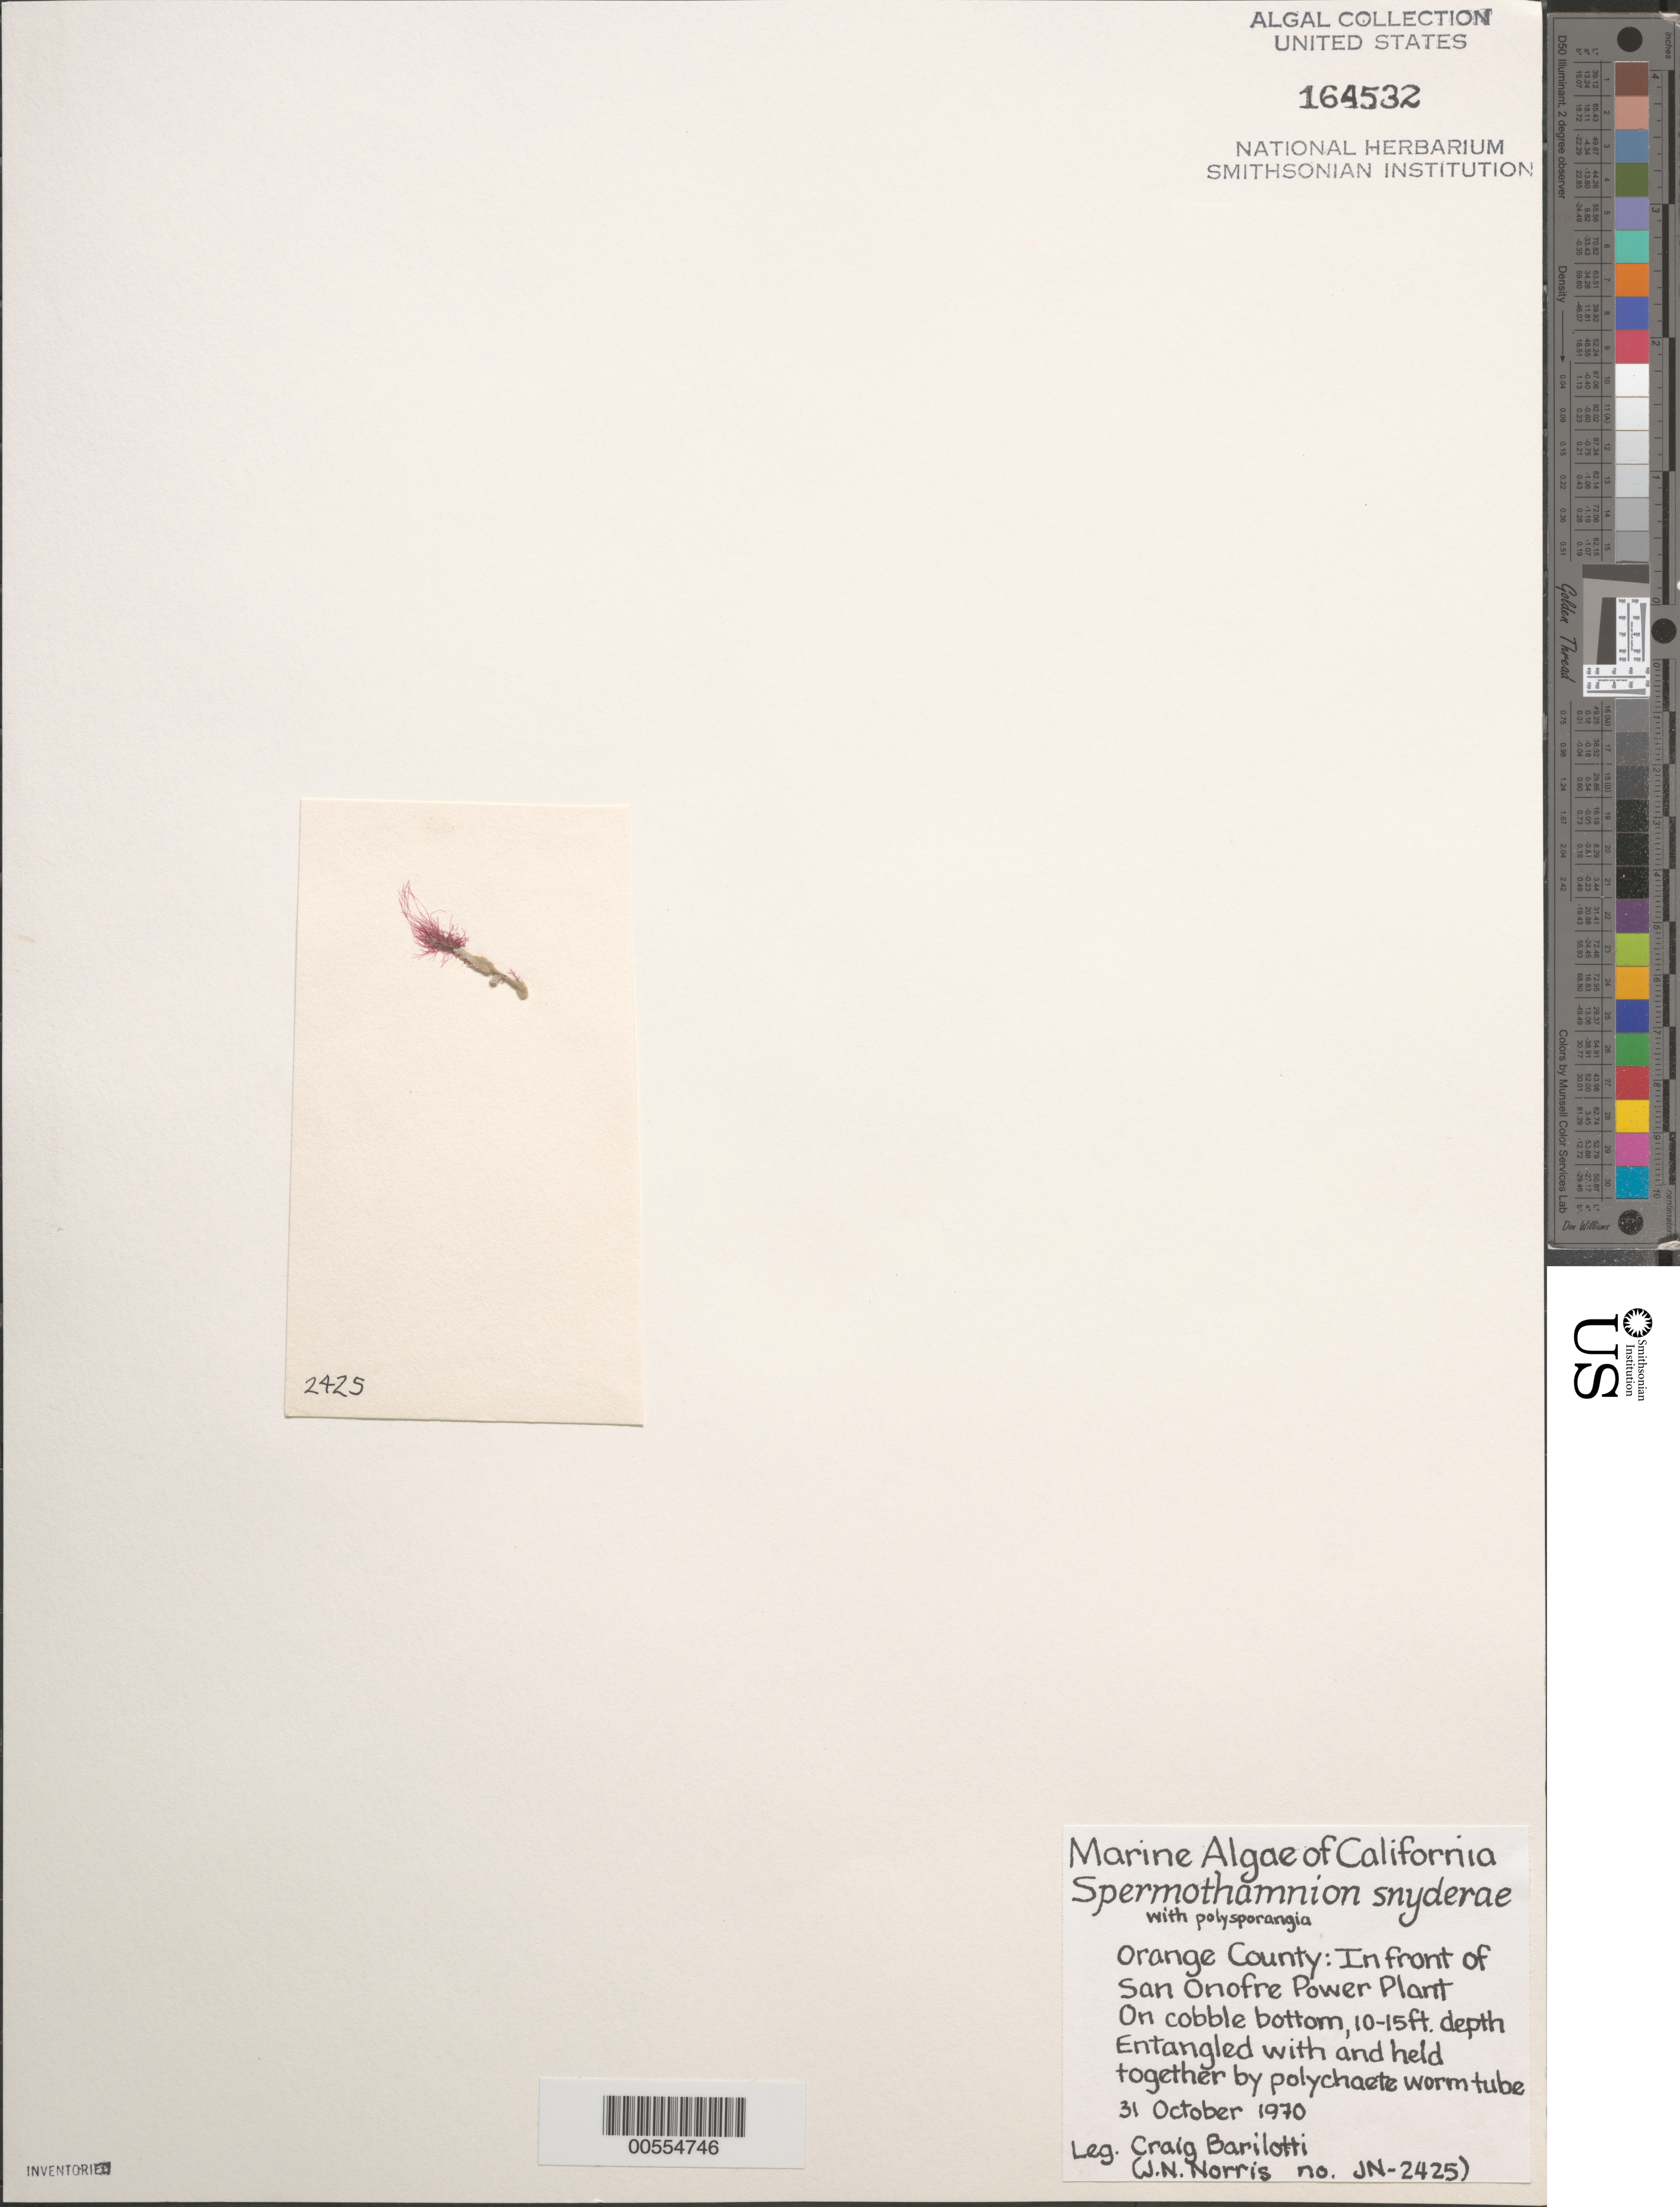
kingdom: Plantae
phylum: Rhodophyta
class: Florideophyceae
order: Ceramiales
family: Wrangeliaceae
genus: Tiffaniella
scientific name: Tiffaniella snyderae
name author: (Farl.) I.A. Abbott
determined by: Algae name updating Project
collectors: D. C. Barilotti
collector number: Jn-2425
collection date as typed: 31 Oct 1970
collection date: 1970-10-31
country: United States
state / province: California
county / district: San Diego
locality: San Onofre Power Plant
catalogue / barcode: US 164532